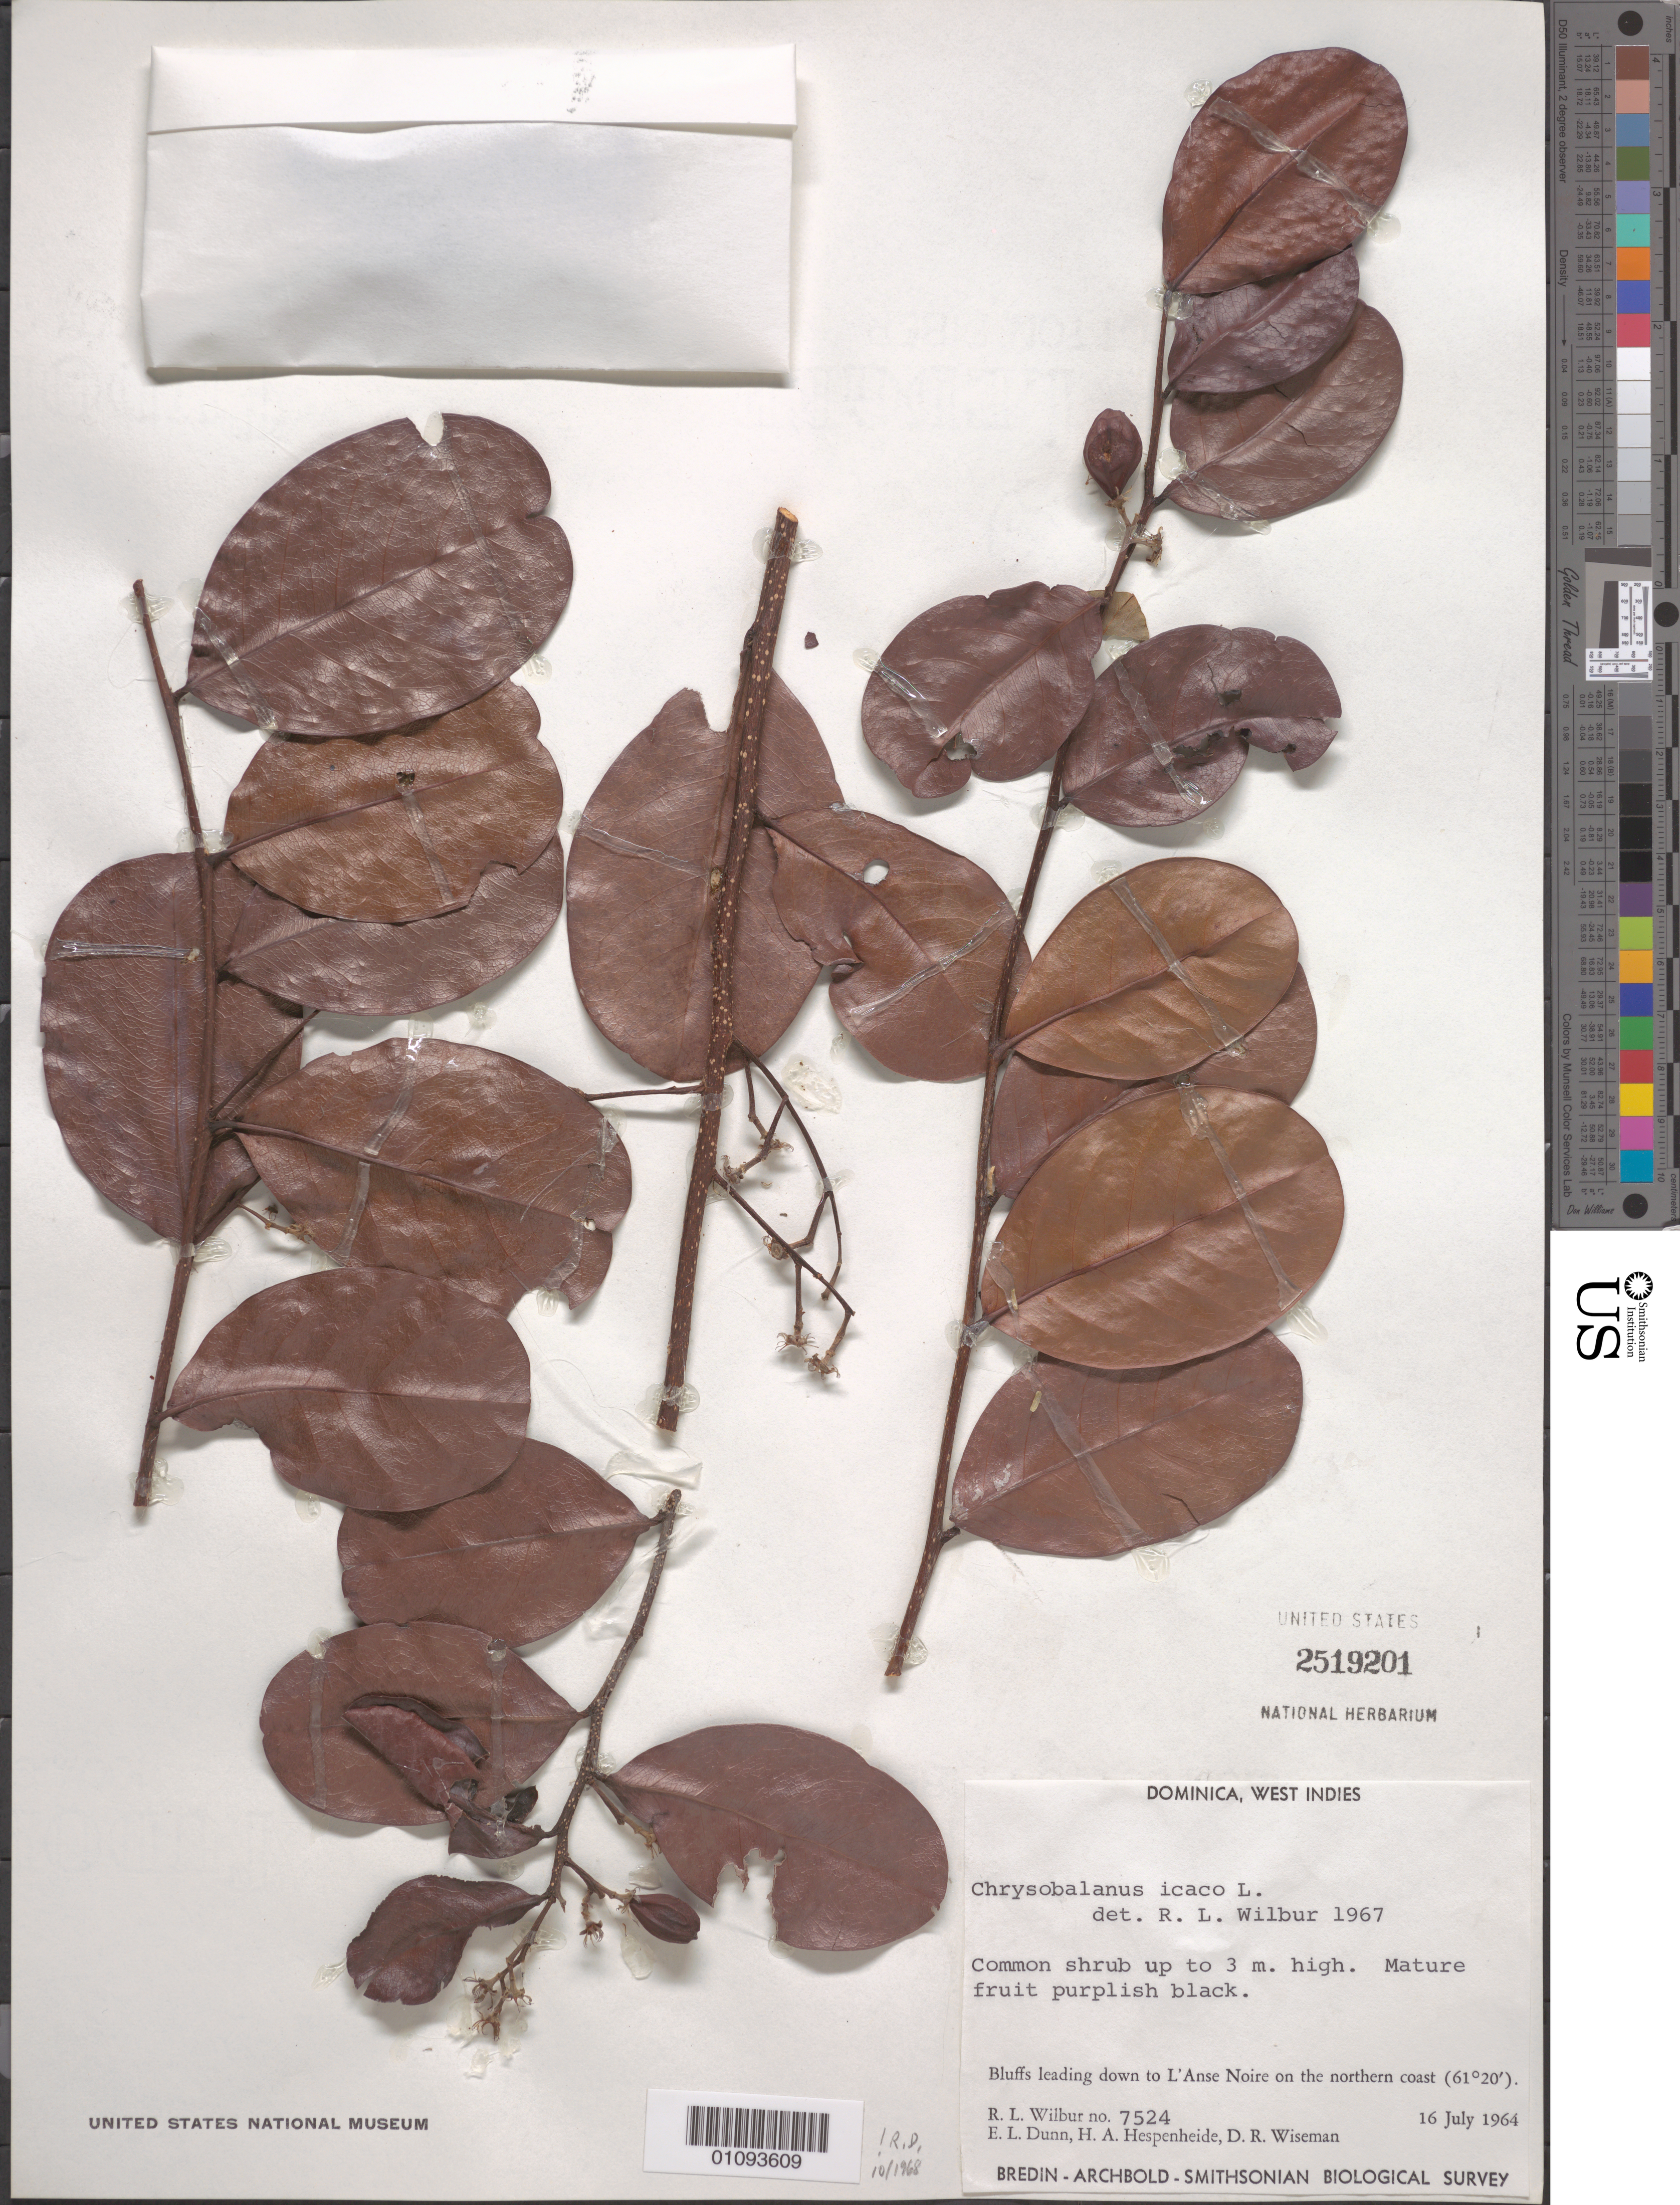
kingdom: Plantae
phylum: Tracheophyta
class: Magnoliopsida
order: Malpighiales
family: Chrysobalanaceae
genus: Chrysobalanus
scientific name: Chrysobalanus icaco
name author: L.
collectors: R. L. Wilbur, E. Dunn, H. A. Hespenheide & D. R. Wiseman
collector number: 7524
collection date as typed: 16 Jul 1967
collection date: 1967-07-16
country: Dominica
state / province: St. Andrew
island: Dominica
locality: Bluffs leading down to L'Anse Noire on the northern coast.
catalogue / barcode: US 2519201